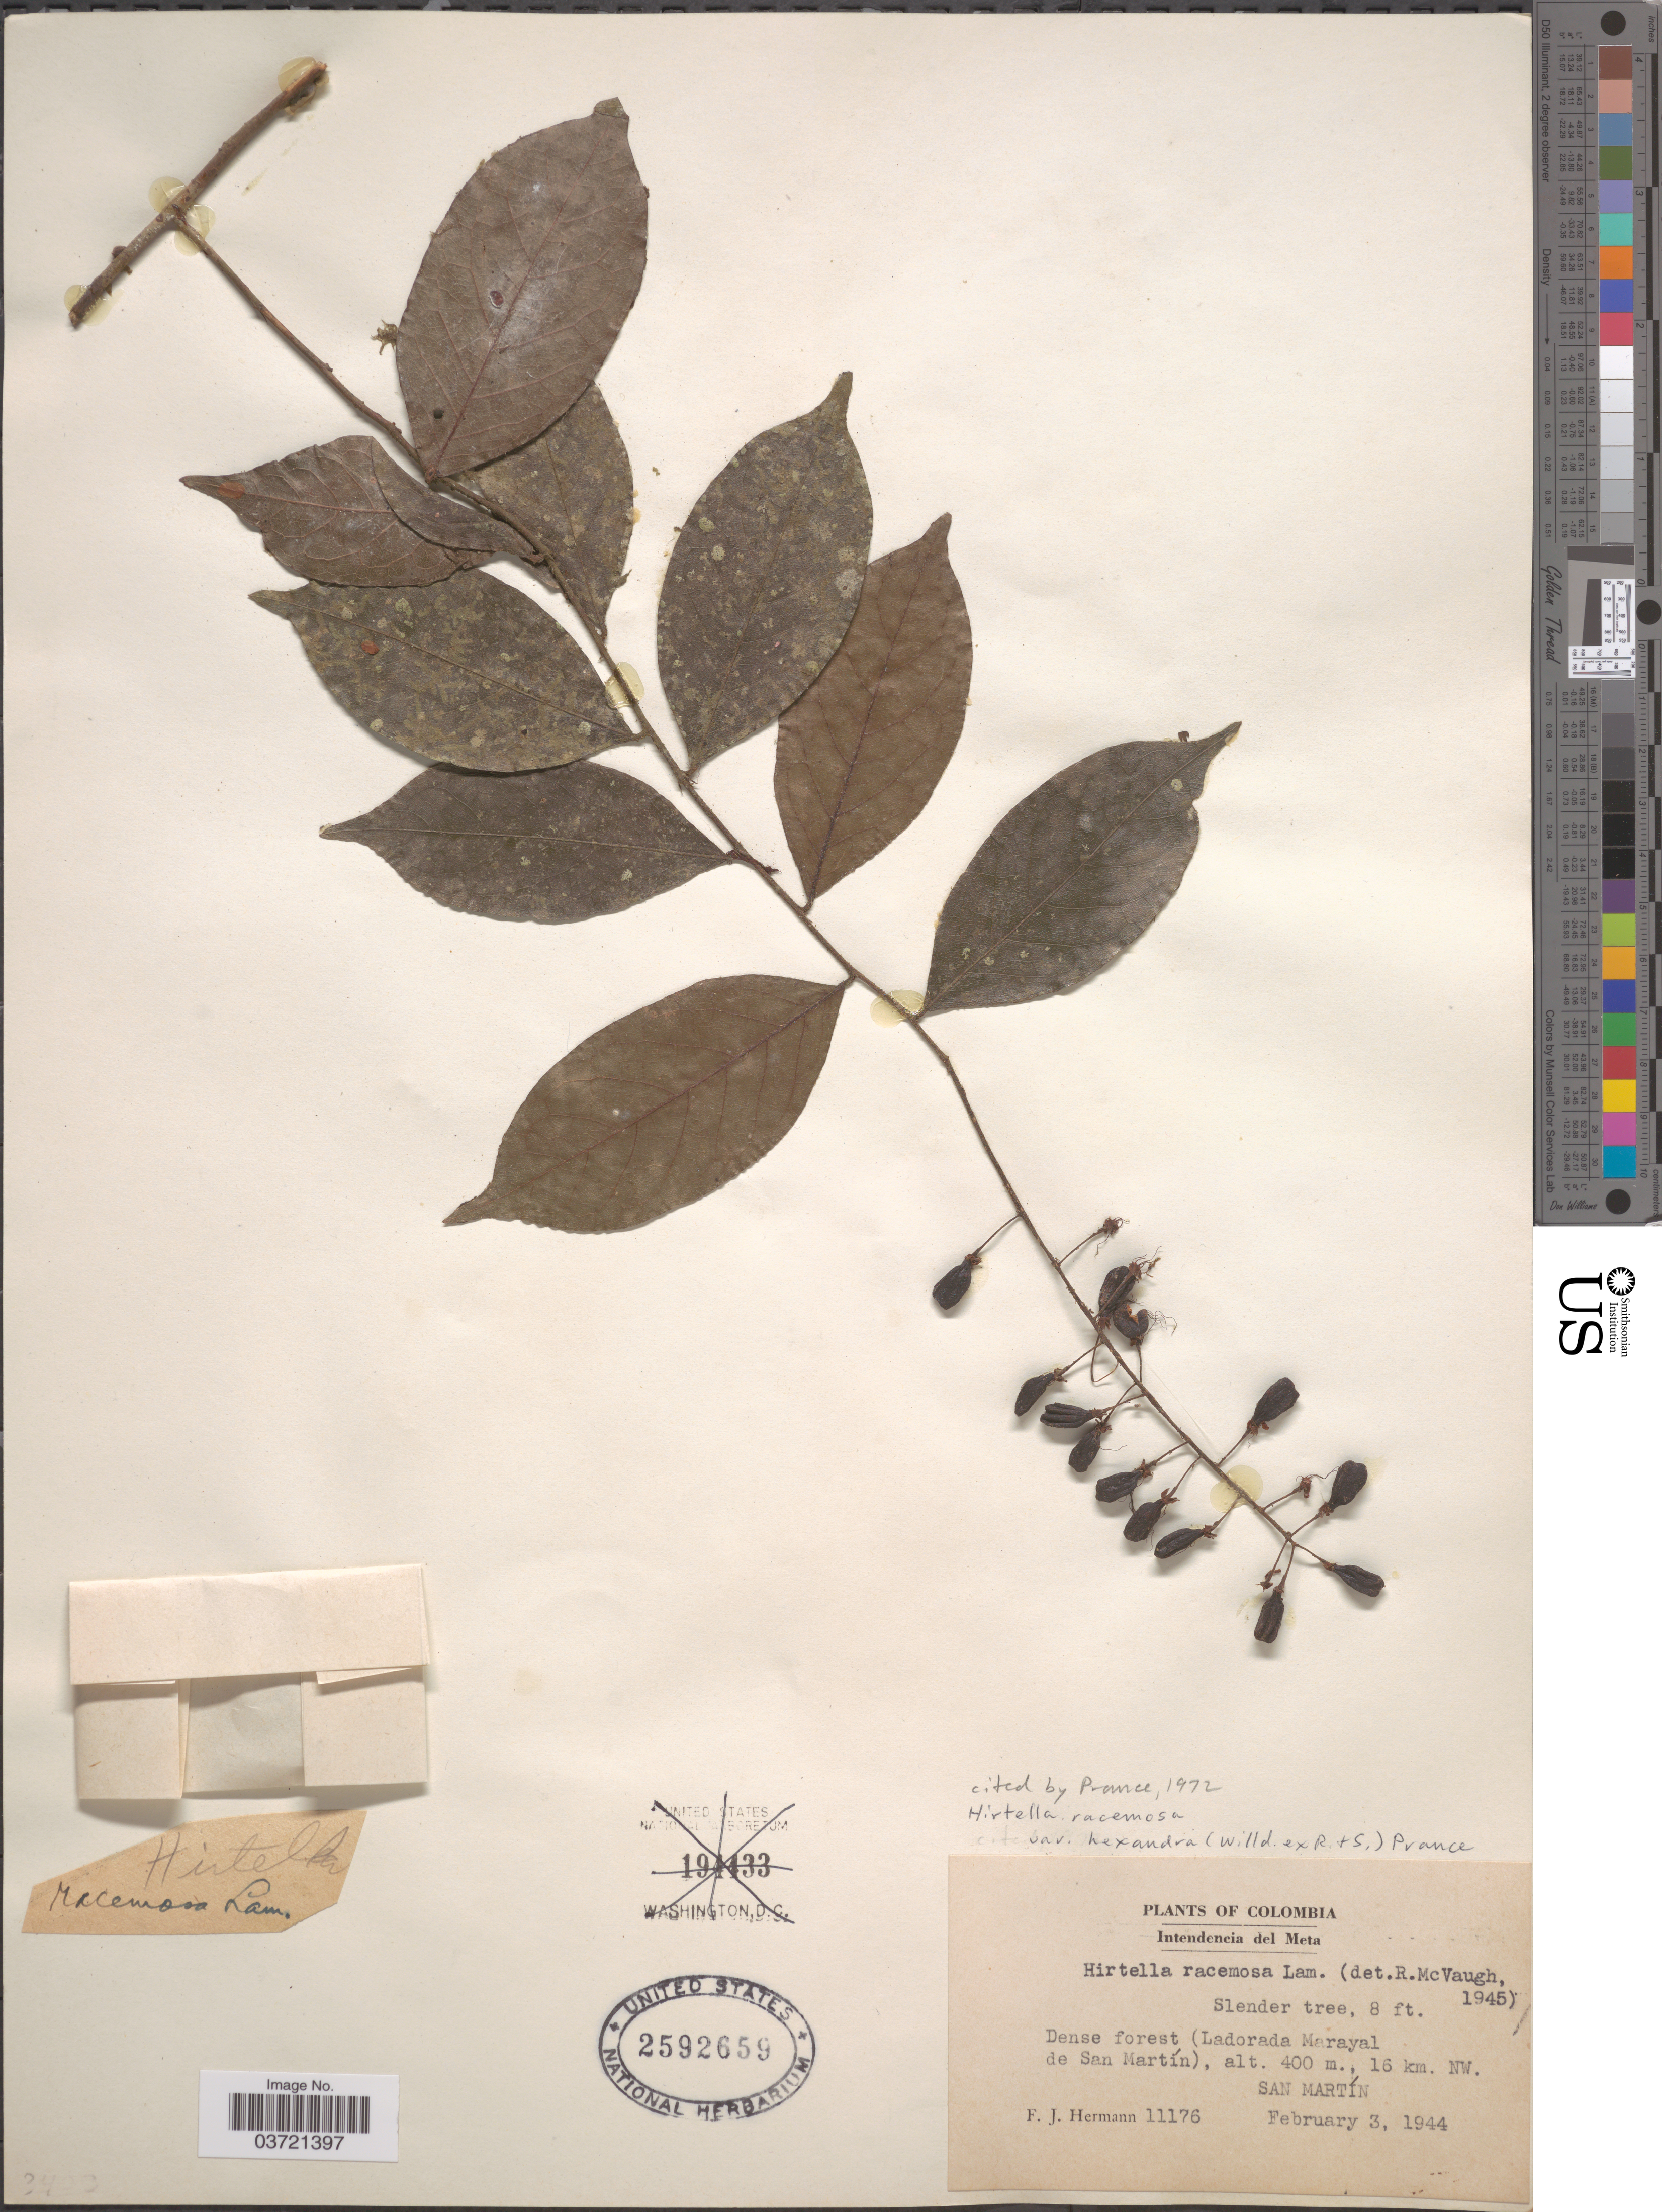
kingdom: Plantae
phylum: Tracheophyta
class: Magnoliopsida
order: Malpighiales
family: Chrysobalanaceae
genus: Hirtella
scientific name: Hirtella racemosa var. hexandra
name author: (Willd. ex Roem. & Schult.) Prance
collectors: F. J. Hermann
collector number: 11176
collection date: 1944-02-03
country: Colombia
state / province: Meta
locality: Intendencia del Meta. Dense forest (Ladorada Marayal de San Martín), 16 km. NW. San Martín.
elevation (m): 400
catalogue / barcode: US 2592659